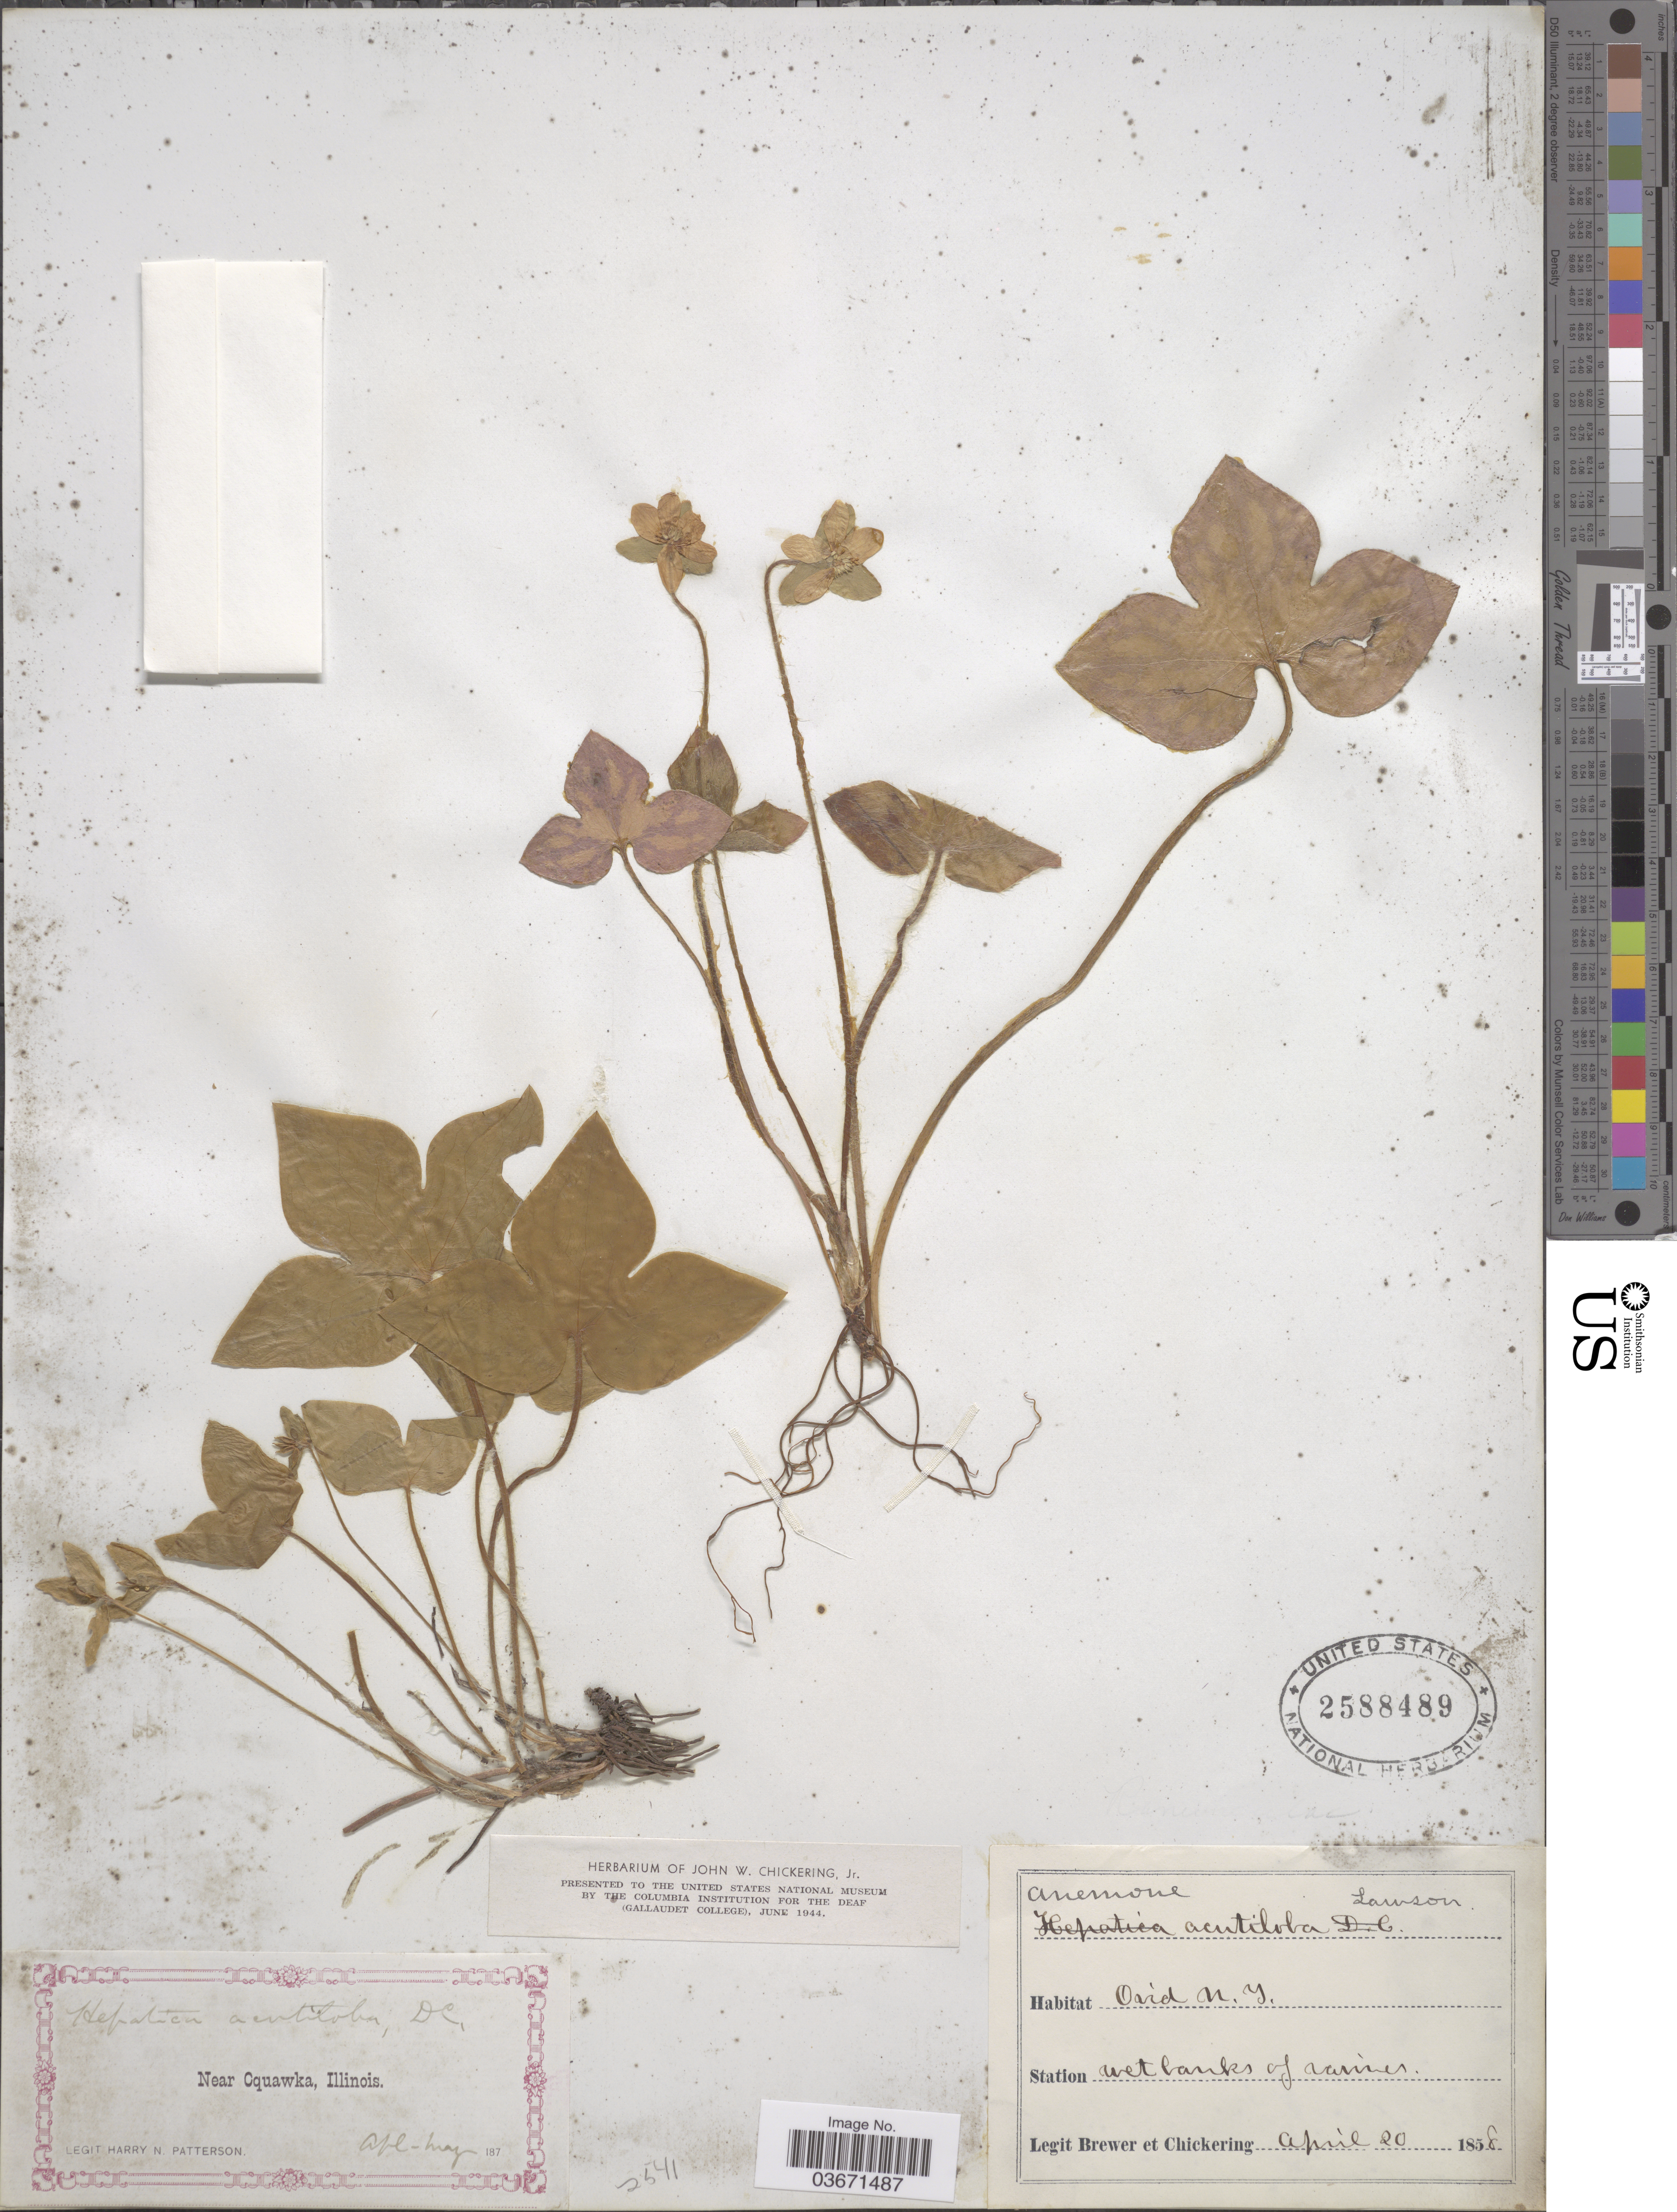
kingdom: Plantae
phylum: Tracheophyta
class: Magnoliopsida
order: Ranunculales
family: Ranunculaceae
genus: Hepatica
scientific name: Hepatica acutiloba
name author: DC.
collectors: H. N. Patterson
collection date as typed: Apr-may 187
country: United States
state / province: Illinois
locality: Near Oquawka.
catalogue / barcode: US 2588489-2